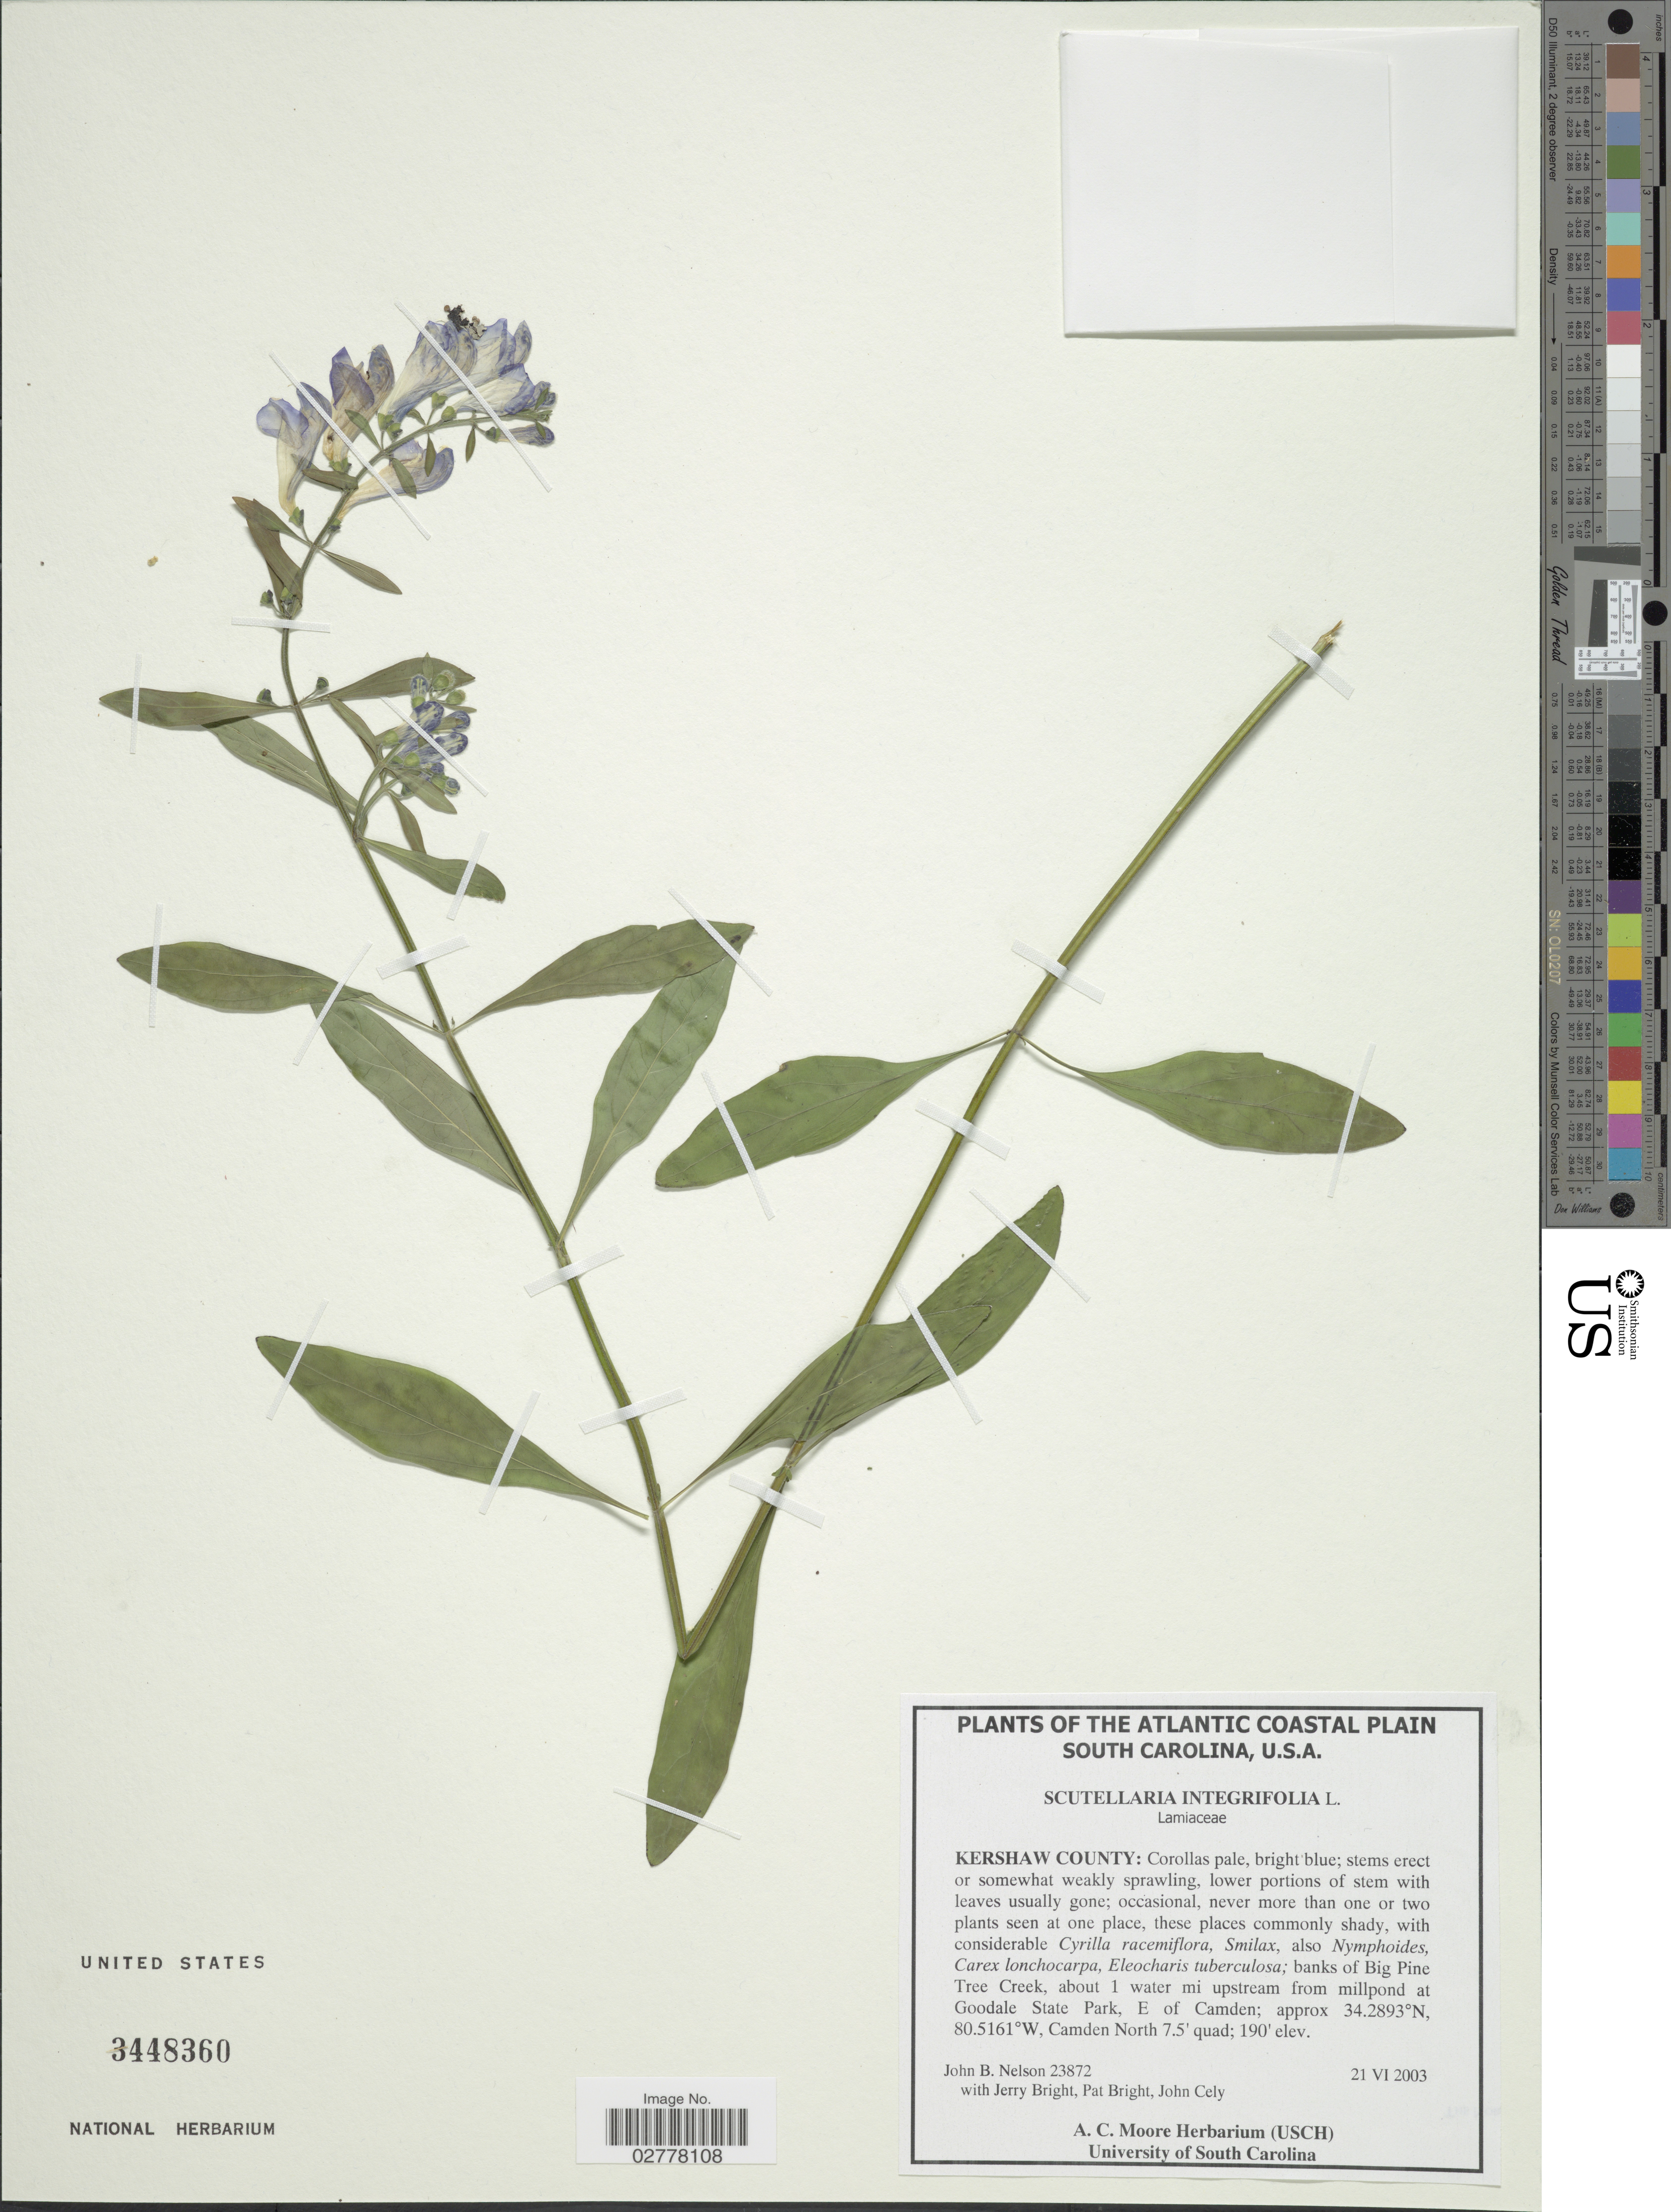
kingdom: Plantae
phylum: Tracheophyta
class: Magnoliopsida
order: Lamiales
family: Lamiaceae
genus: Scutellaria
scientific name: Scutellaria integrifolia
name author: L.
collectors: J. B. Nelson, J. Bright, P. Bright & J. Cely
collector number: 23872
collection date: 2003-06-21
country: United States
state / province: South Carolina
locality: Atlantic Coastal Plain. Kershaw County. Banks of Big Pine Tree Creek, about 1 water mi upstream from millpond at Goodale State Park, E of Camden, Camden North 7.5' quad.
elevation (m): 58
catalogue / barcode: US 3448360